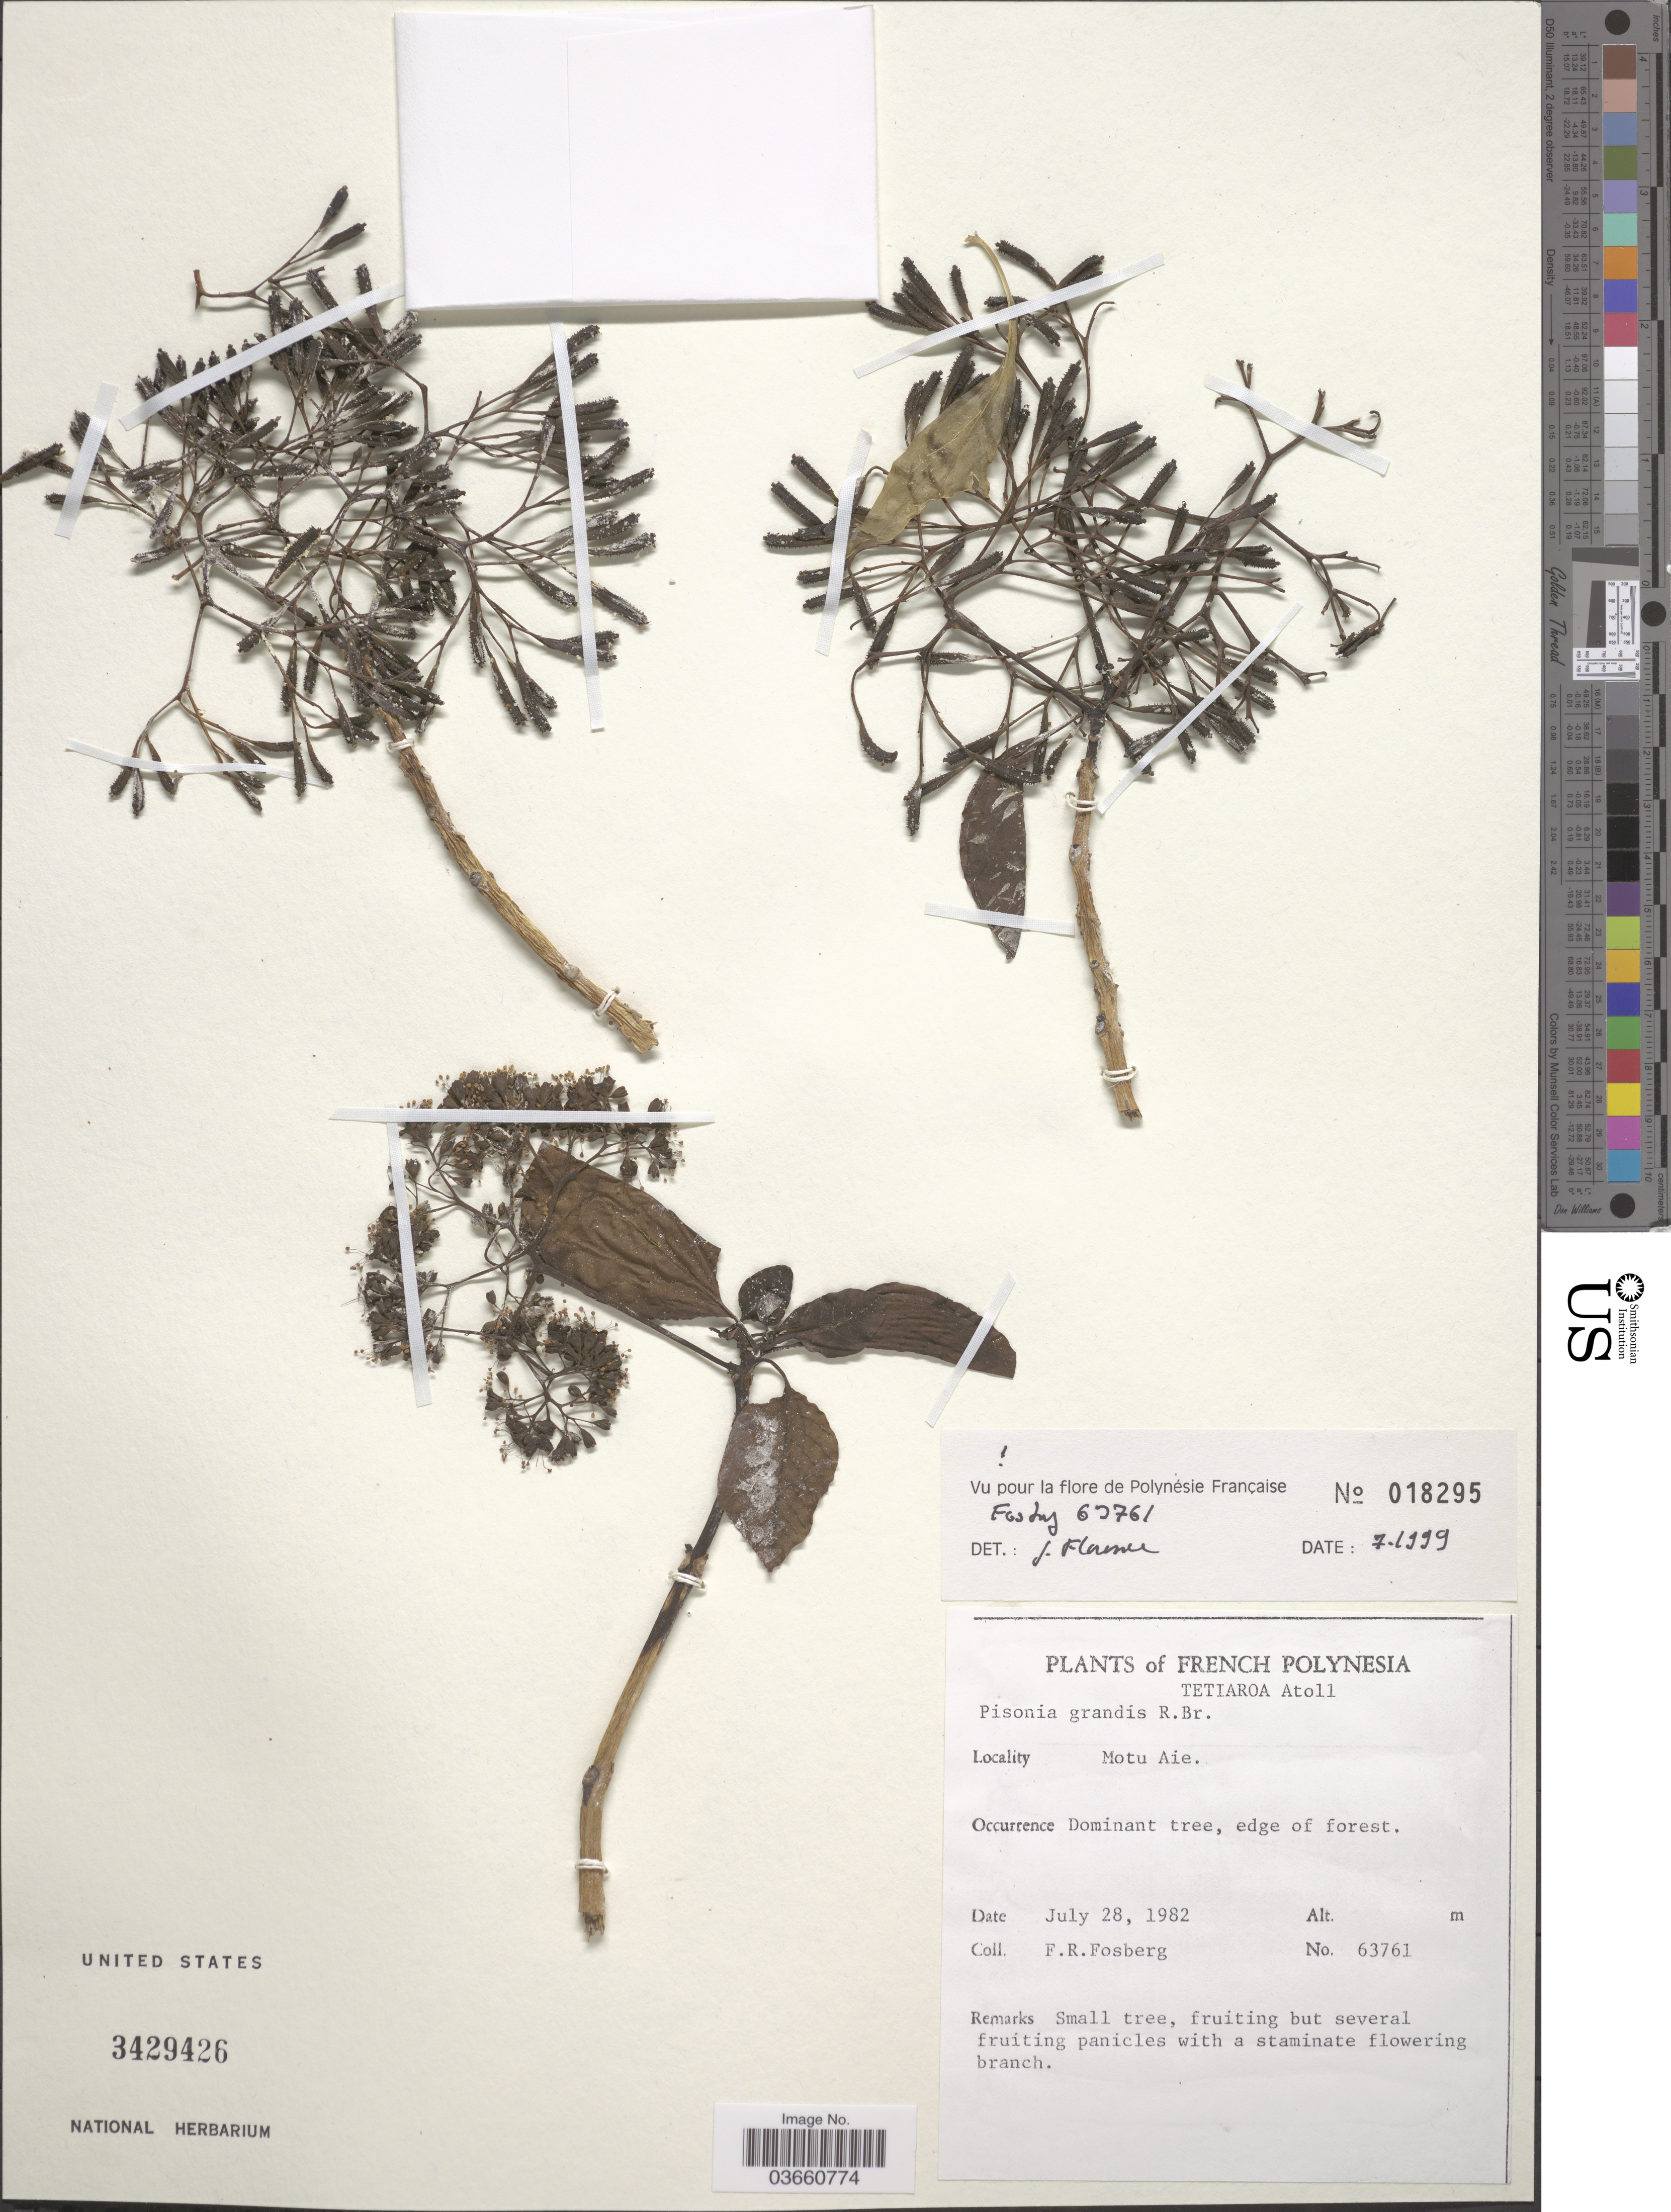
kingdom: Plantae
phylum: Tracheophyta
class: Magnoliopsida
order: Caryophyllales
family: Nyctaginaceae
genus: Pisonia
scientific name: Pisonia grandis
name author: R. Br.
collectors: F. R. Fosberg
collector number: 63761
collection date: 1982-07-28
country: French Polynesia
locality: Tetiaroa Atoll. Motu Aie.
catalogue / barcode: US 3429426